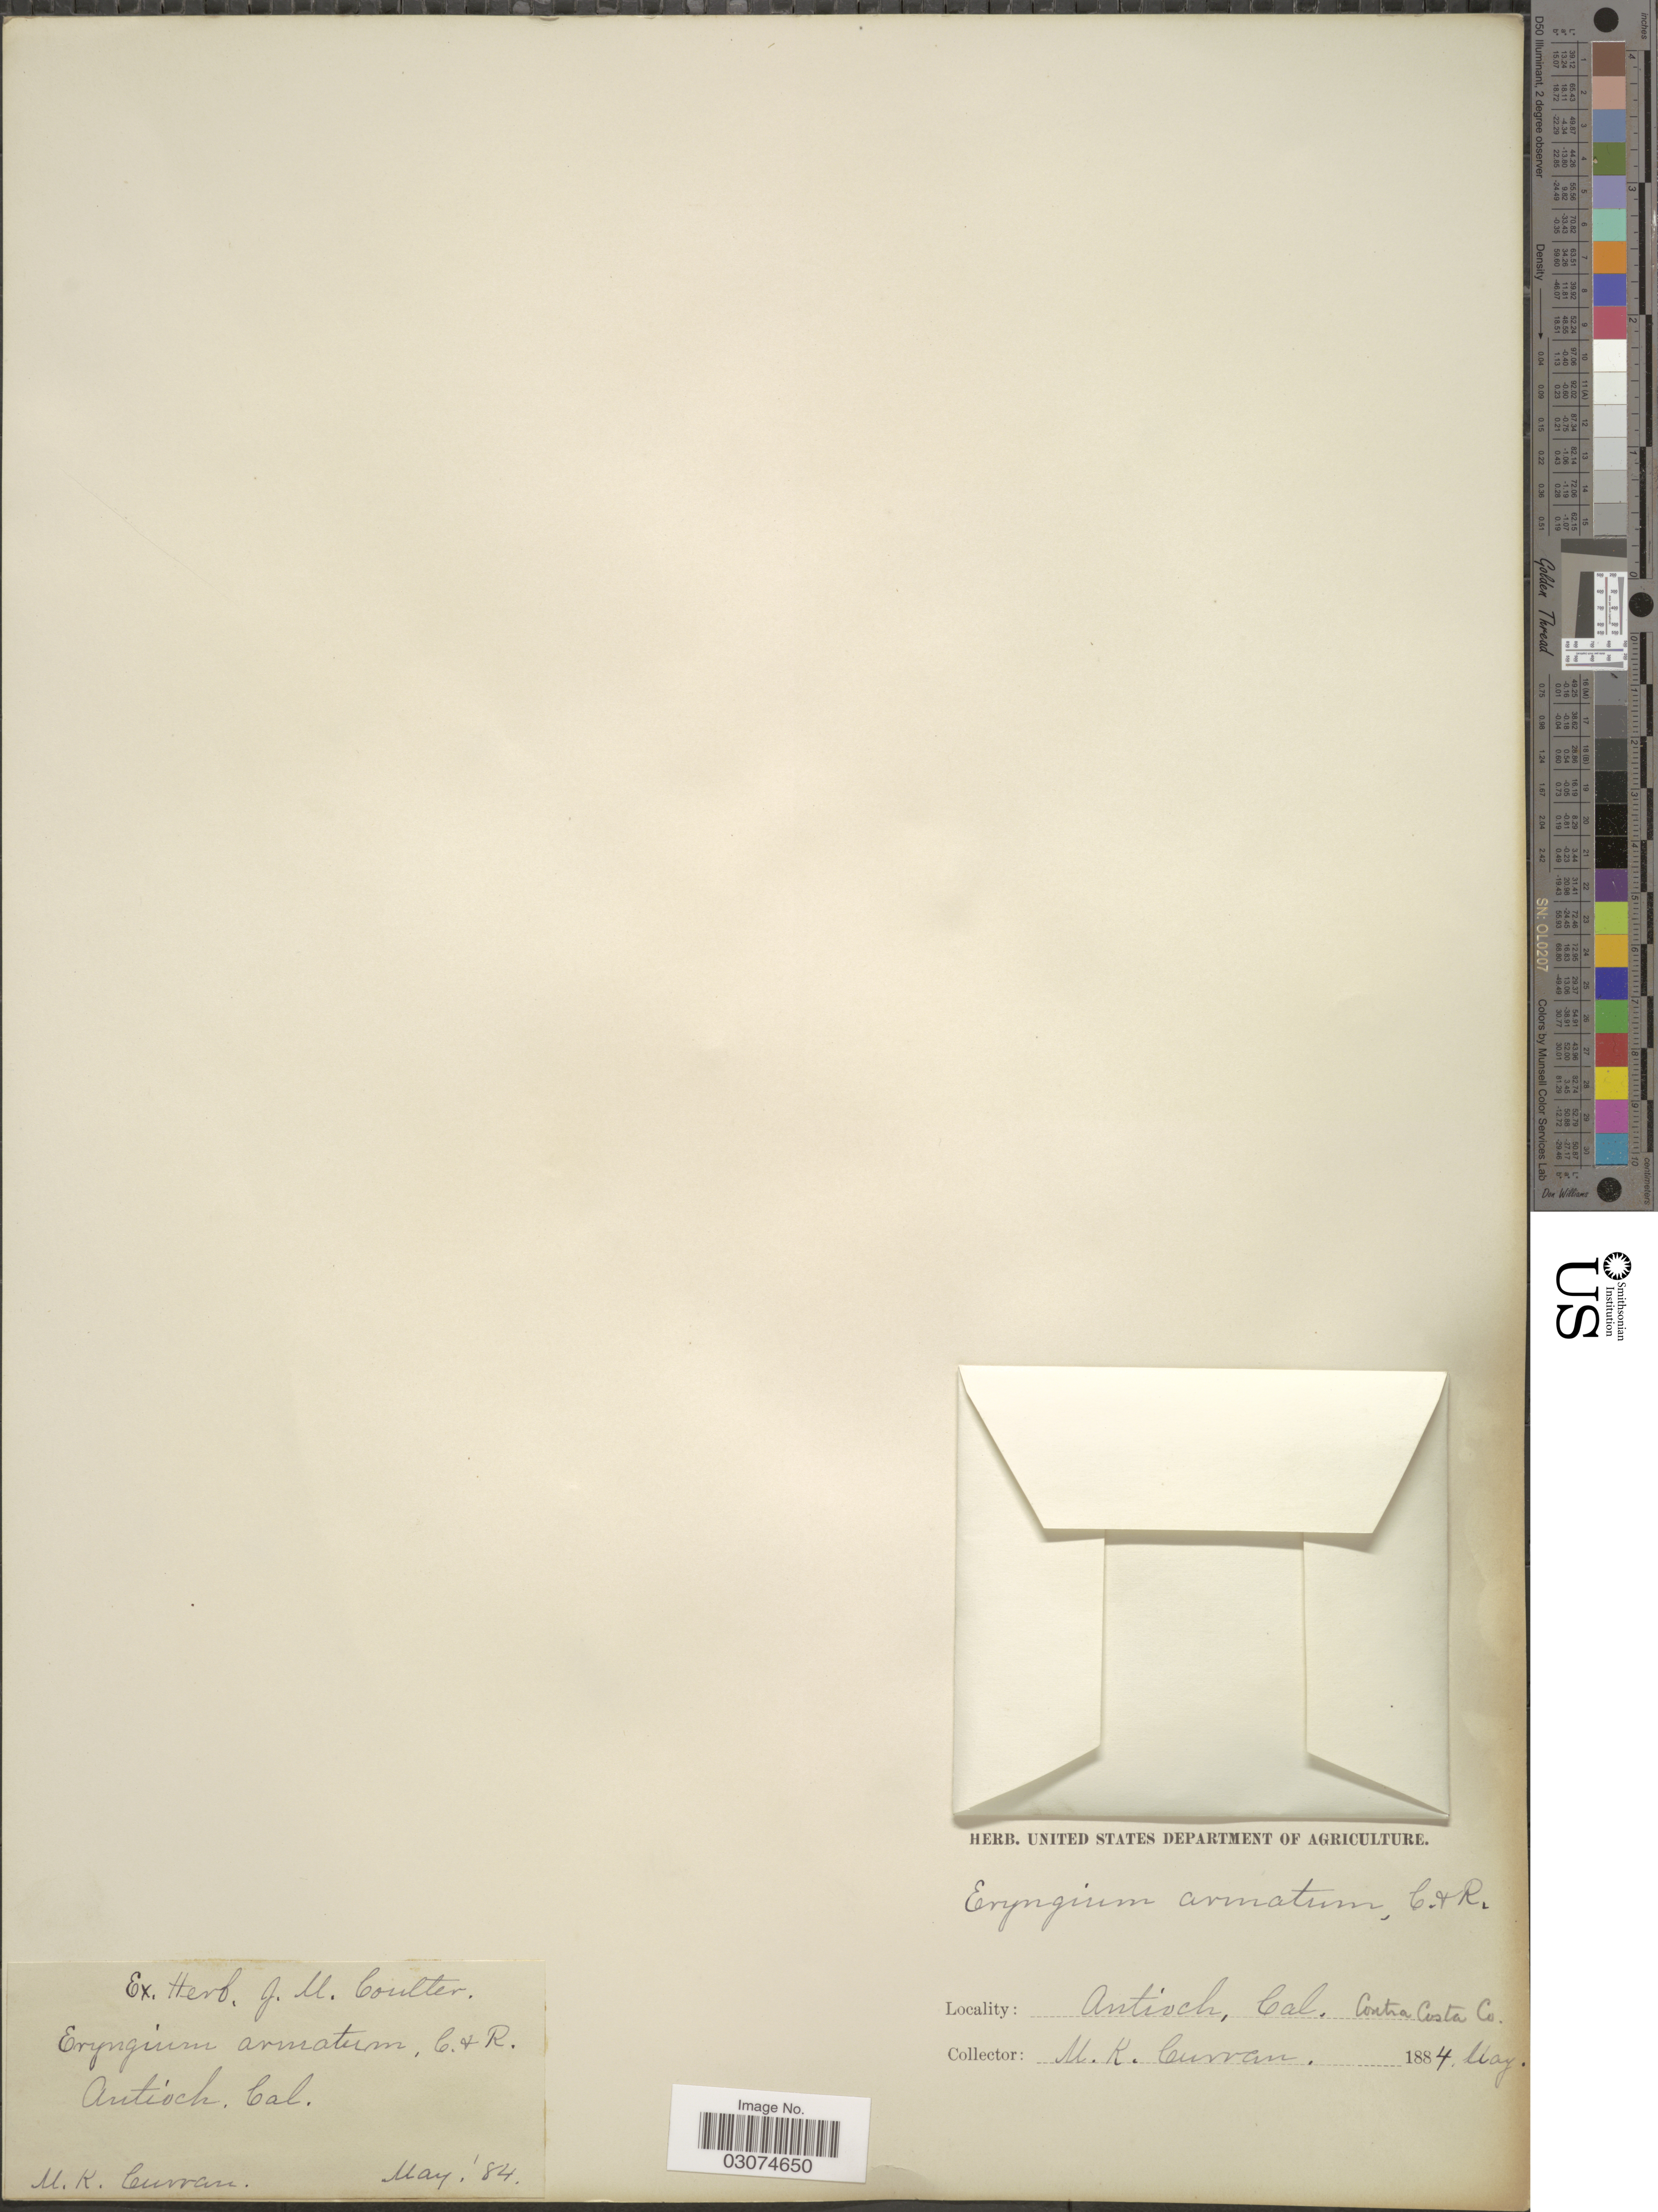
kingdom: Plantae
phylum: Tracheophyta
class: Magnoliopsida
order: Apiales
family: Apiaceae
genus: Eryngium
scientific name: Eryngium armatum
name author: (S. Watson) J.M. Coult. & Rose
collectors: M. R. Curran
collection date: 1884-05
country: United States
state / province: California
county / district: Contra Costa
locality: Antioch, Cal. Contra Costa Co.